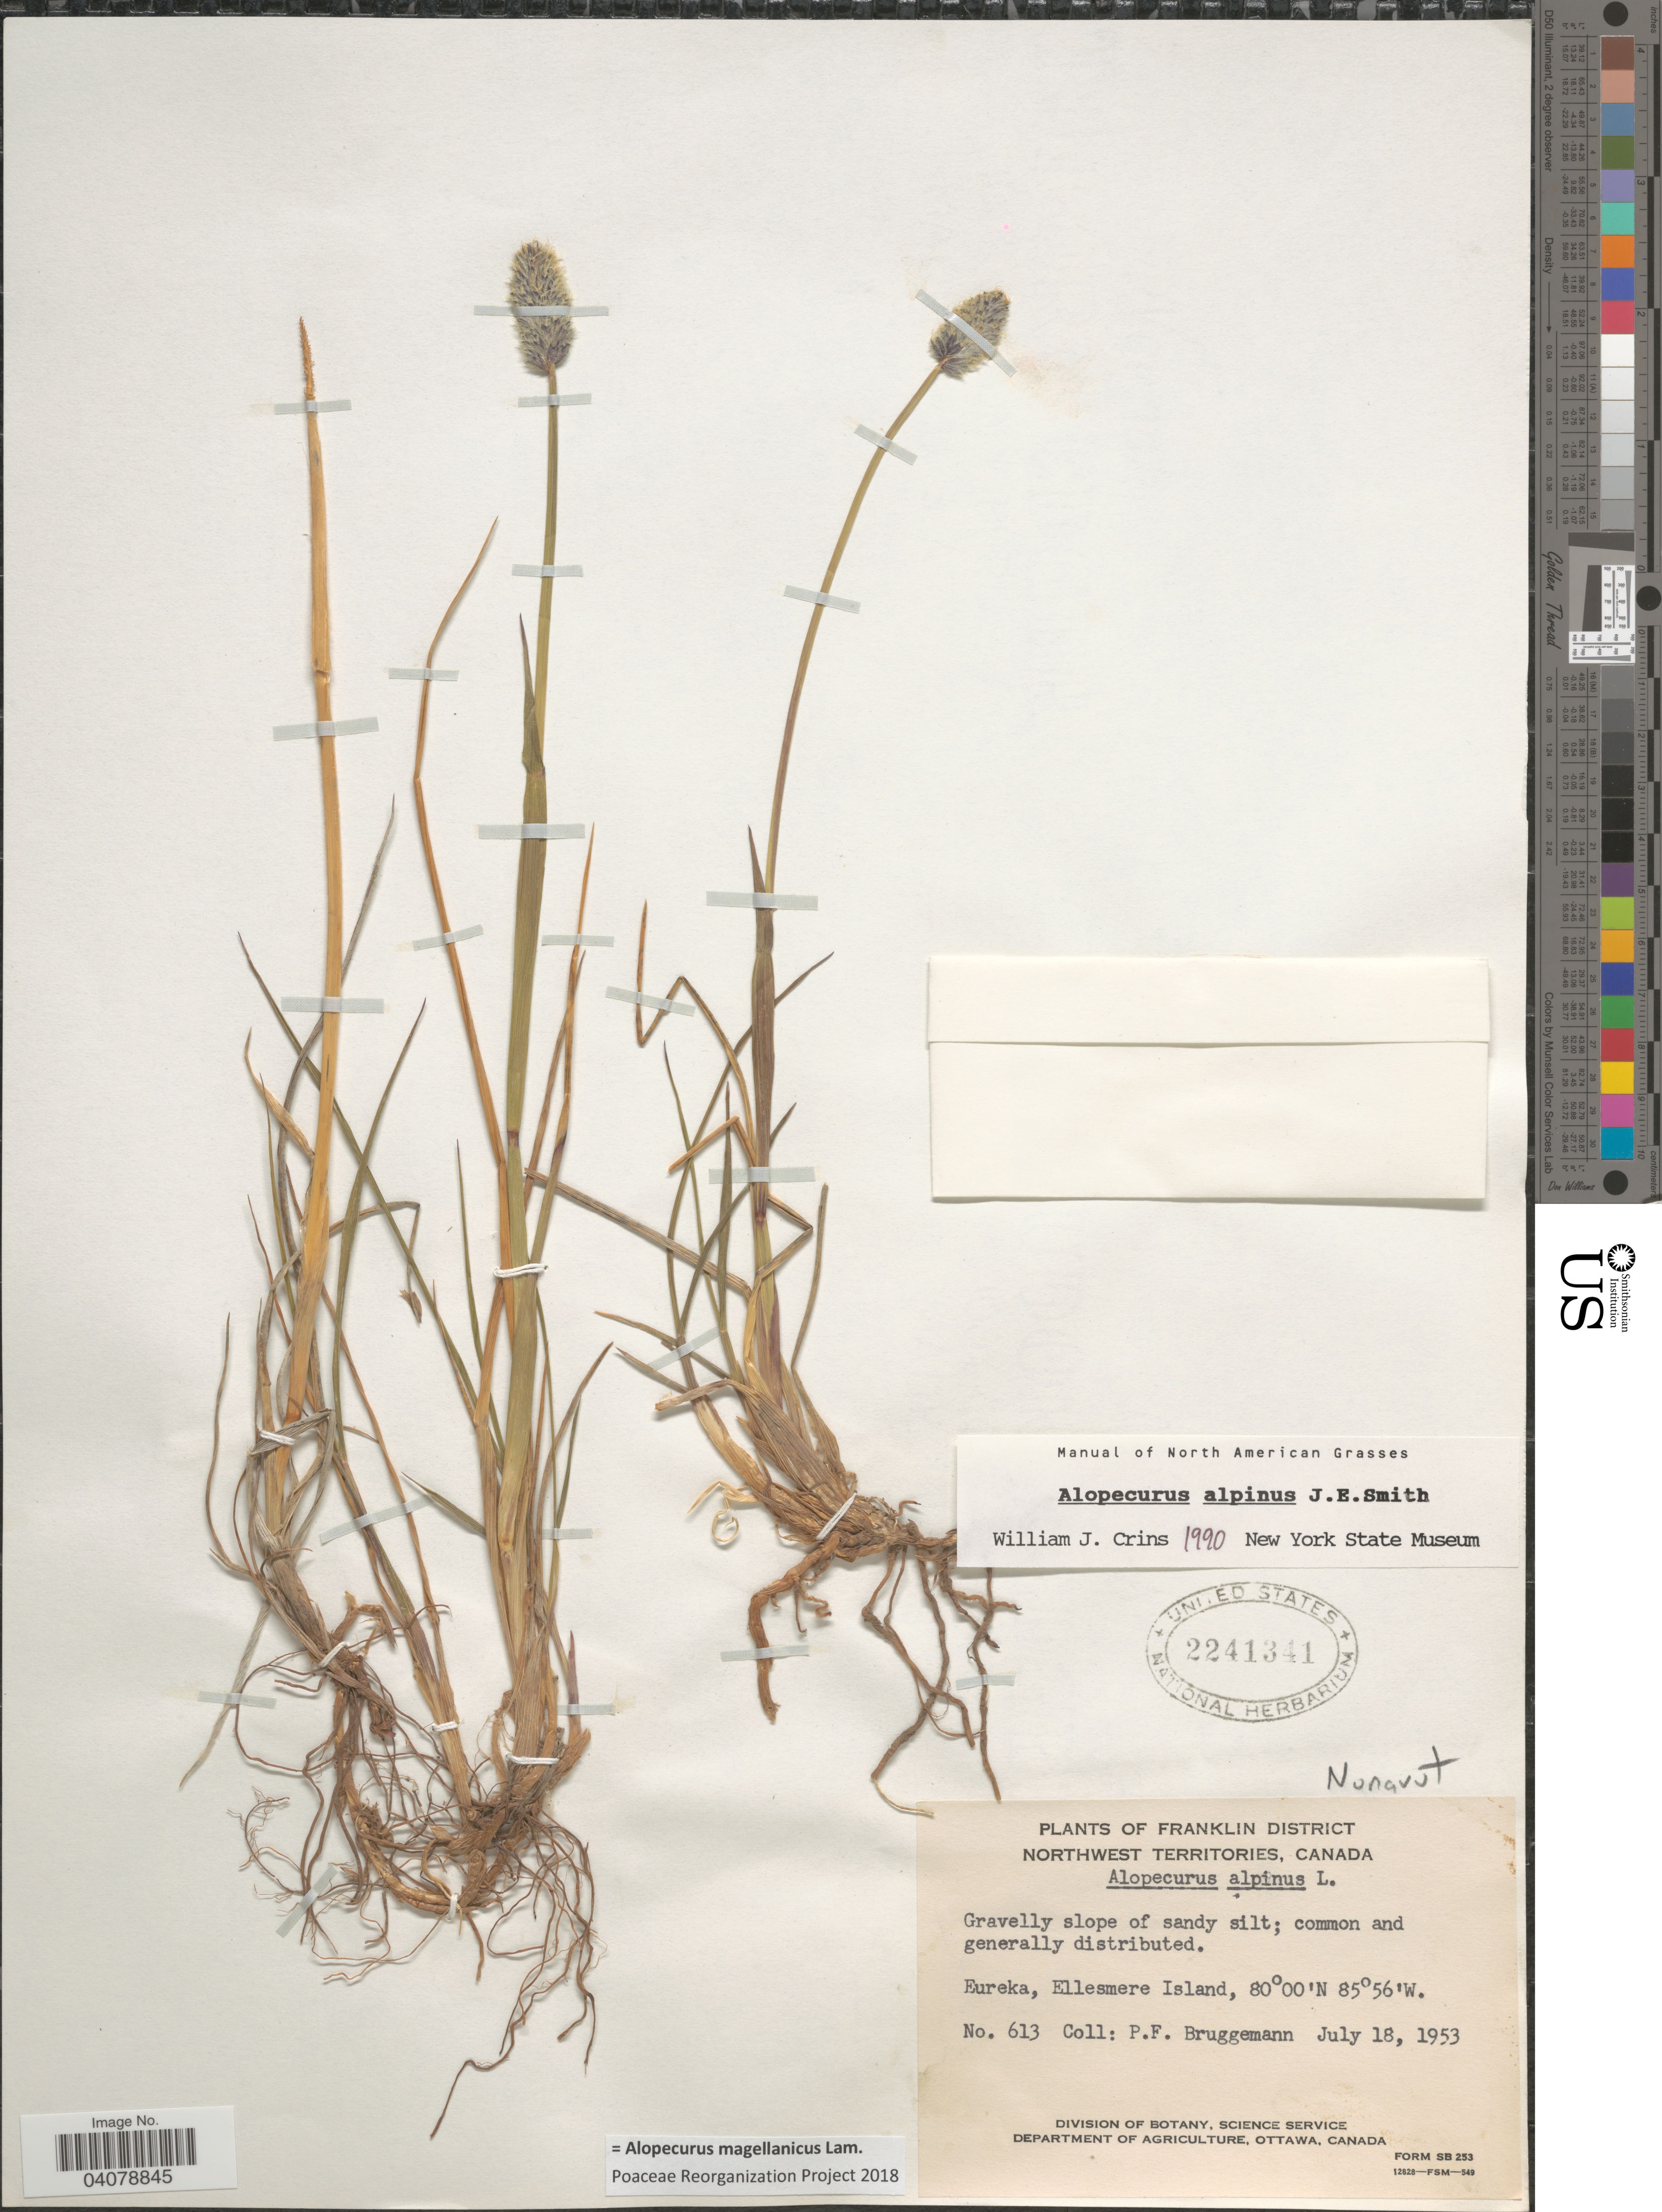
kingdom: Plantae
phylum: Tracheophyta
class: Liliopsida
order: Poales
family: Poaceae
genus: Alopecurus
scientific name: Alopecurus magellanicus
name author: Lam.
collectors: P. Bruggemann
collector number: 613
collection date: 1953-07-18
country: Canada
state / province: Nunavut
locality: Nunavut. Northwest Territories. Franklin District. Eureka, Ellesmere Island.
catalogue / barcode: US 2241341